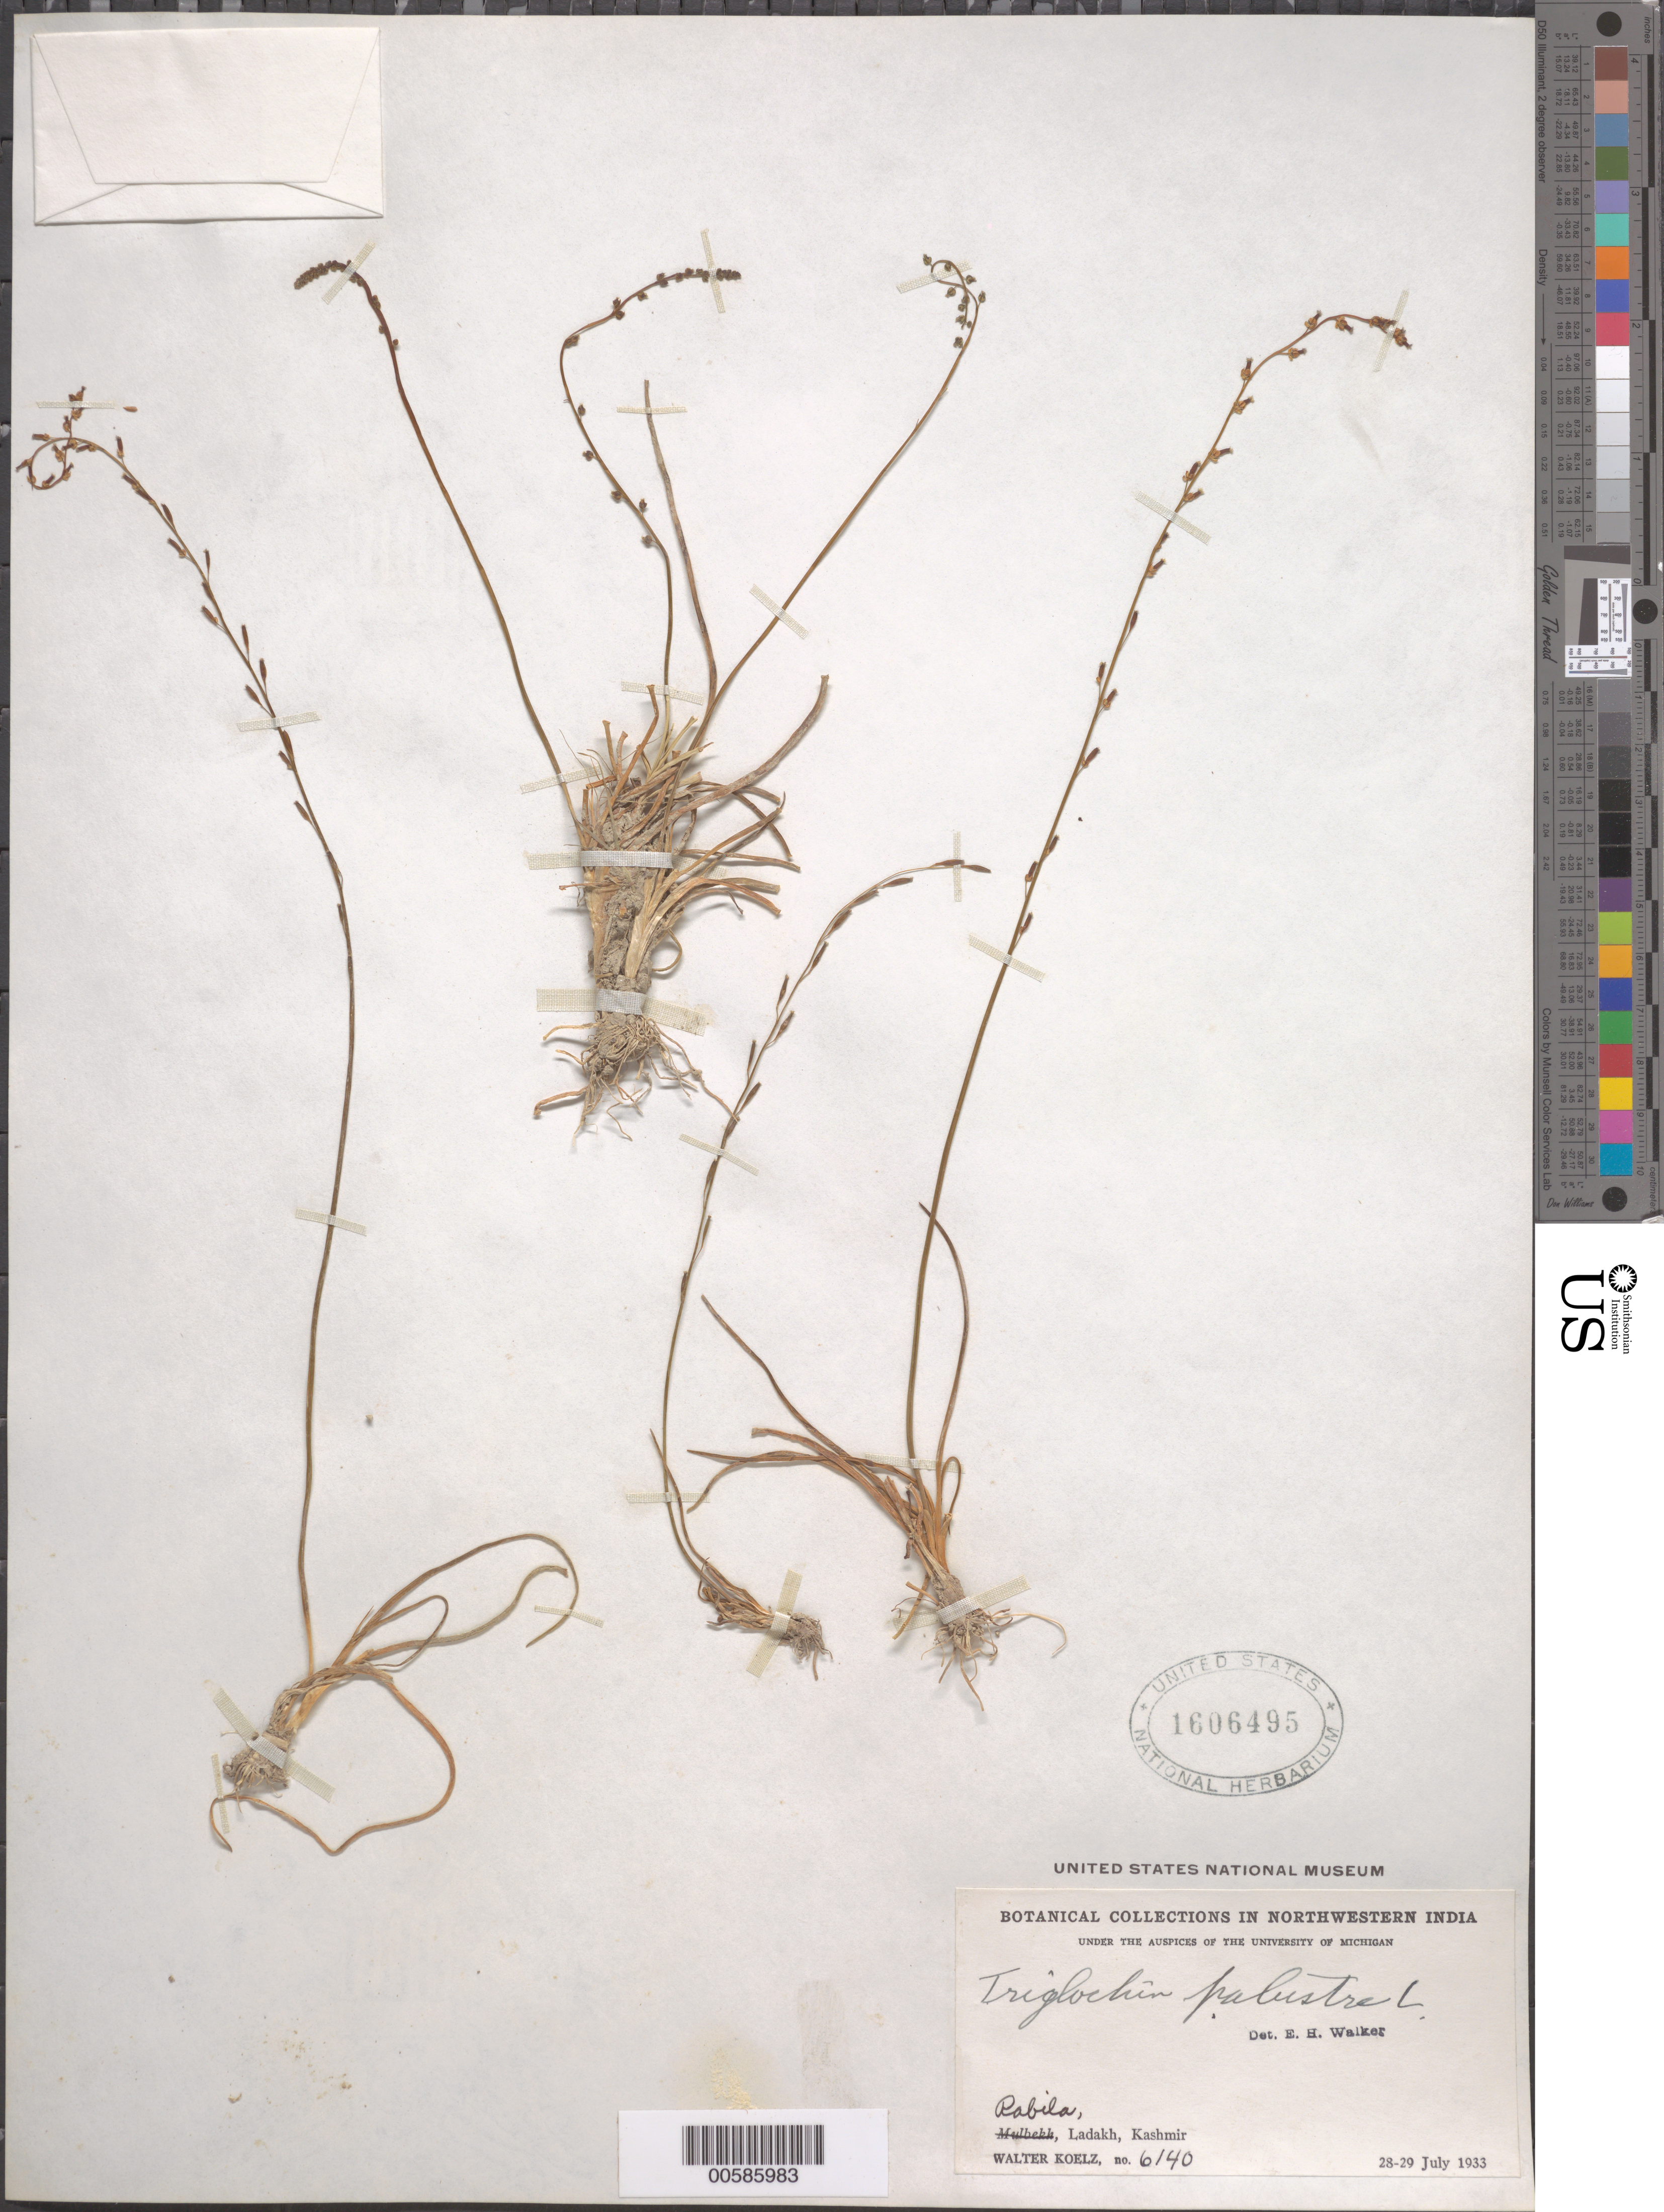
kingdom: Plantae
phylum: Tracheophyta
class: Liliopsida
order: Alismatales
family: Juncaginaceae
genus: Triglochin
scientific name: Triglochin palustris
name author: L.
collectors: W. N. Koelz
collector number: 6140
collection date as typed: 28 Jul 1933 to 29 Jul 1933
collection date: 1933-07-28/1933-07-29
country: India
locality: Kashmir, Rabila, Ladakh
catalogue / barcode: US 1606495